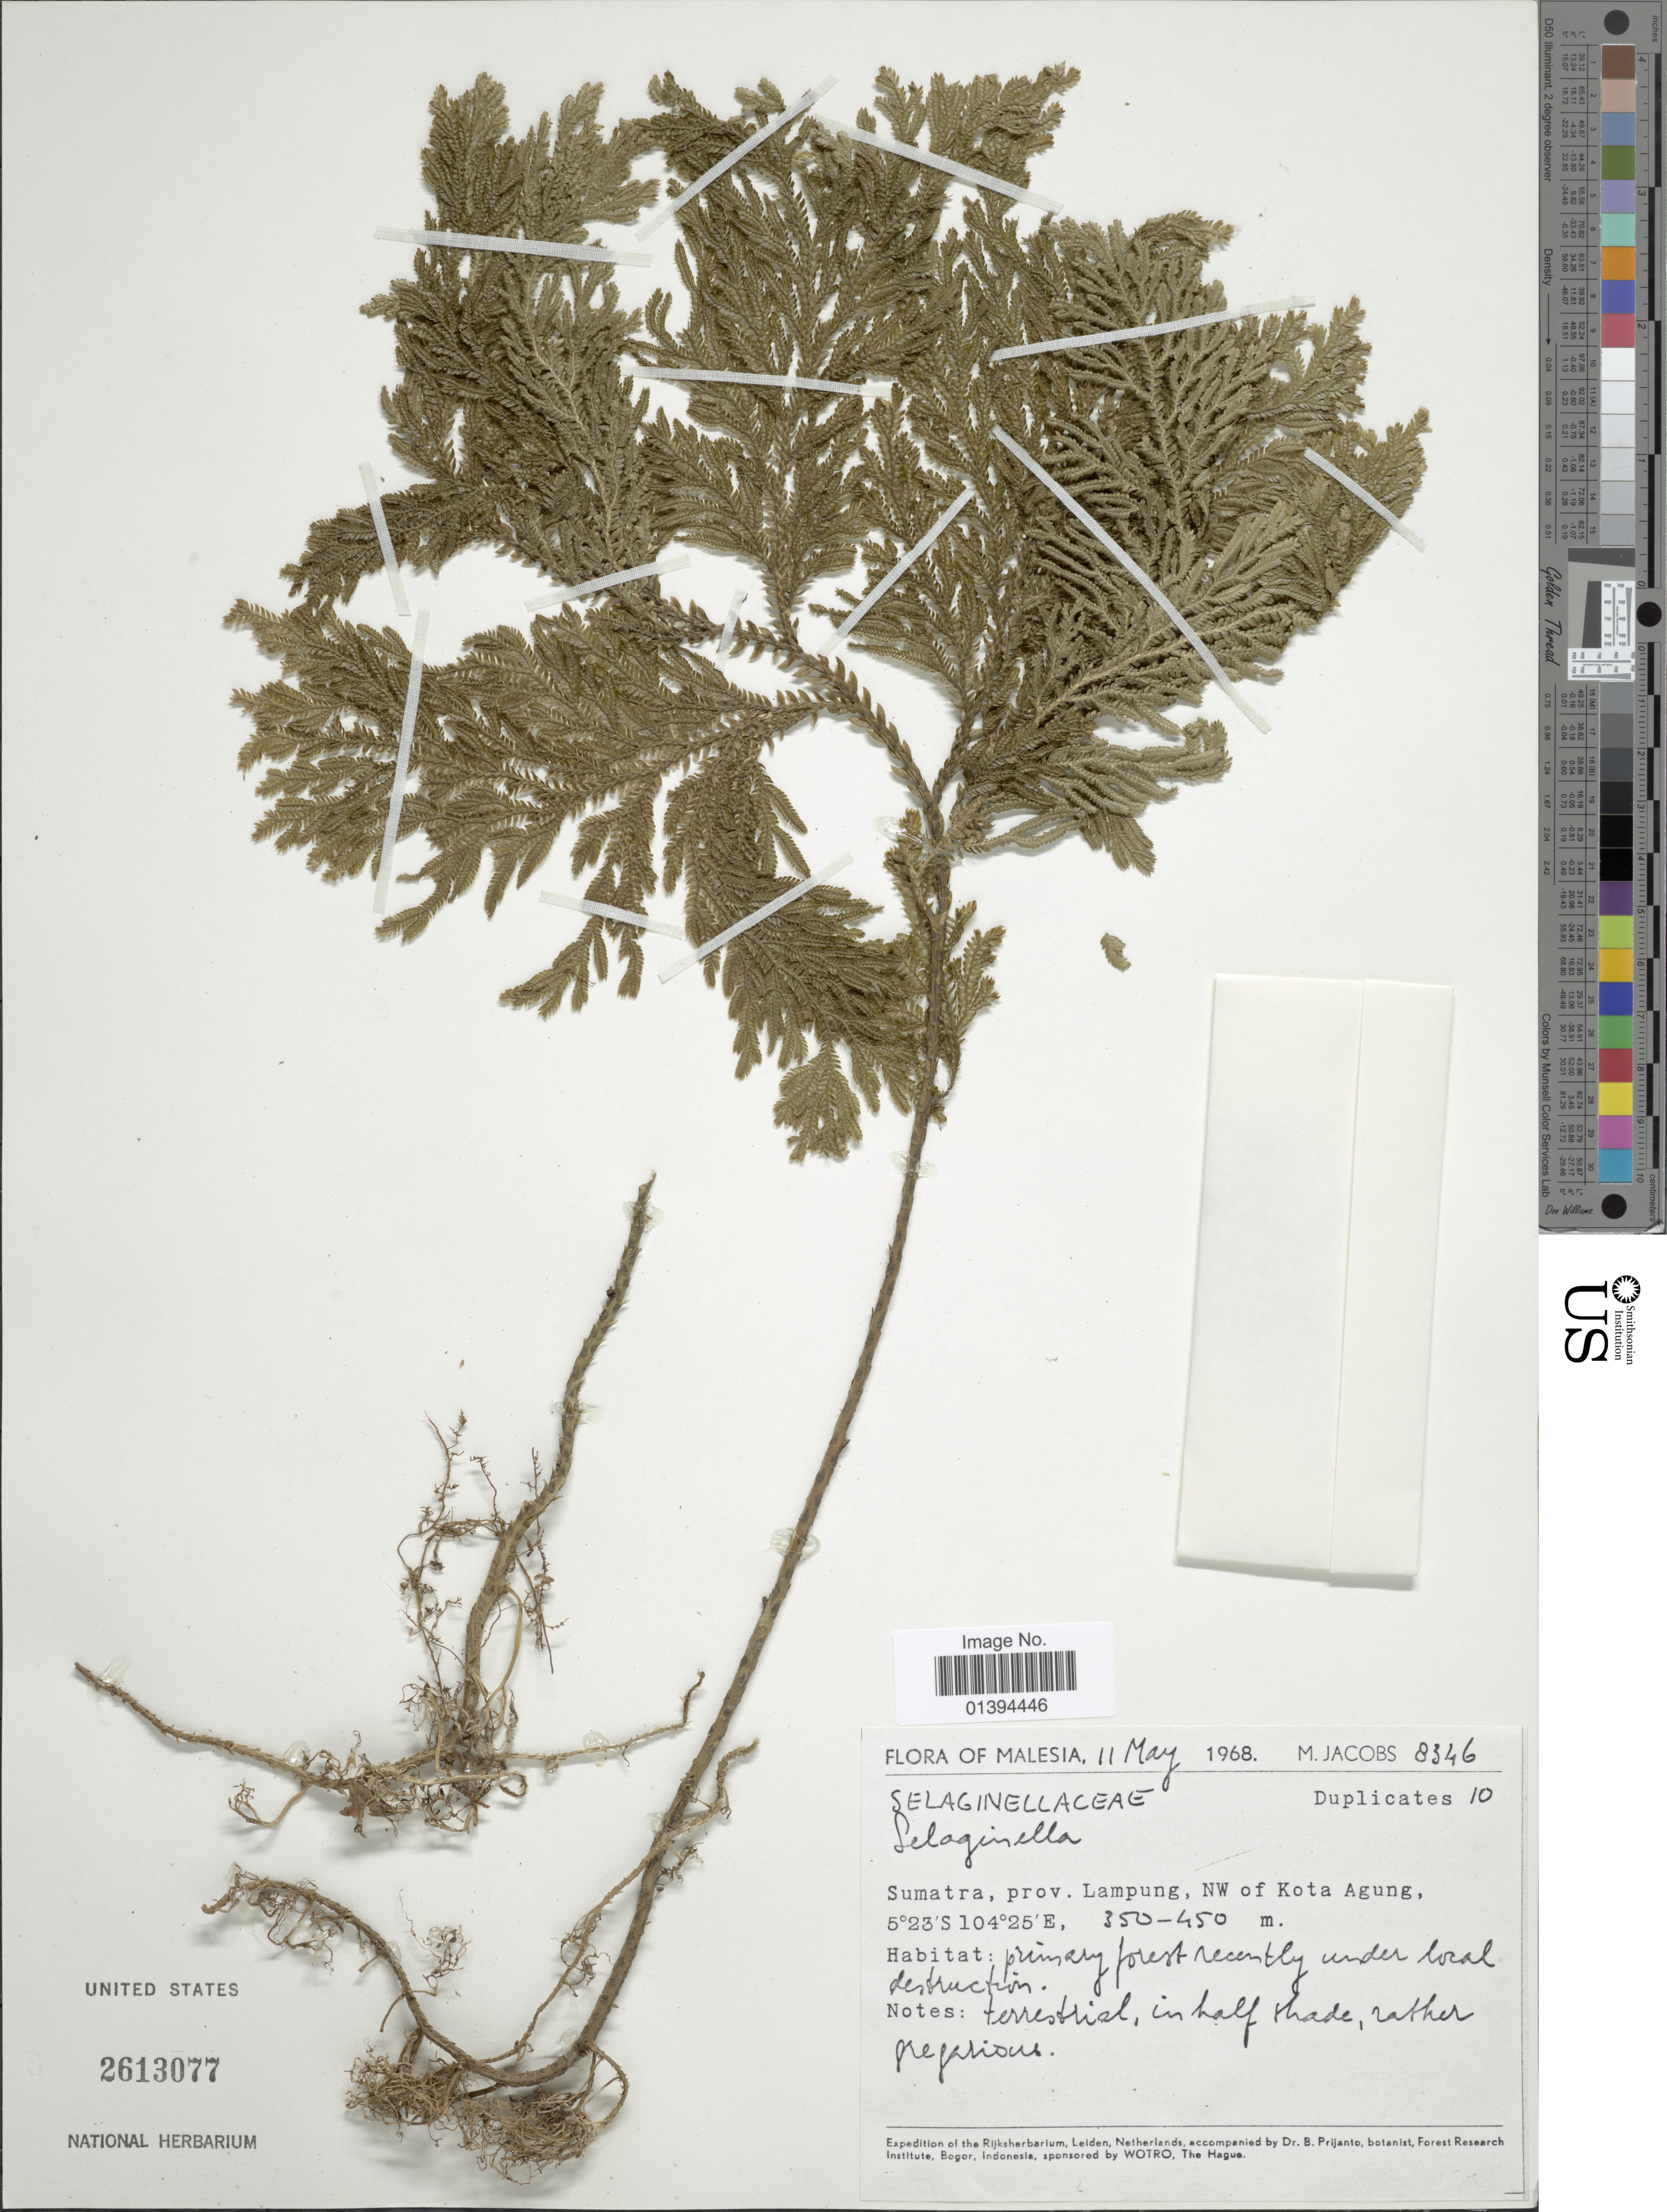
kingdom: Plantae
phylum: Tracheophyta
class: Lycopodiopsida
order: Selaginellales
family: Selaginellaceae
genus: Selaginella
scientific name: Selaginella sp.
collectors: M. Jacobs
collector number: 8346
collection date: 1968-05-11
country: Indonesia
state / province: Sumatra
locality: Malesia, Prov. Lampung, NW of Kota Agung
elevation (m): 350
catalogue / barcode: US 2613077